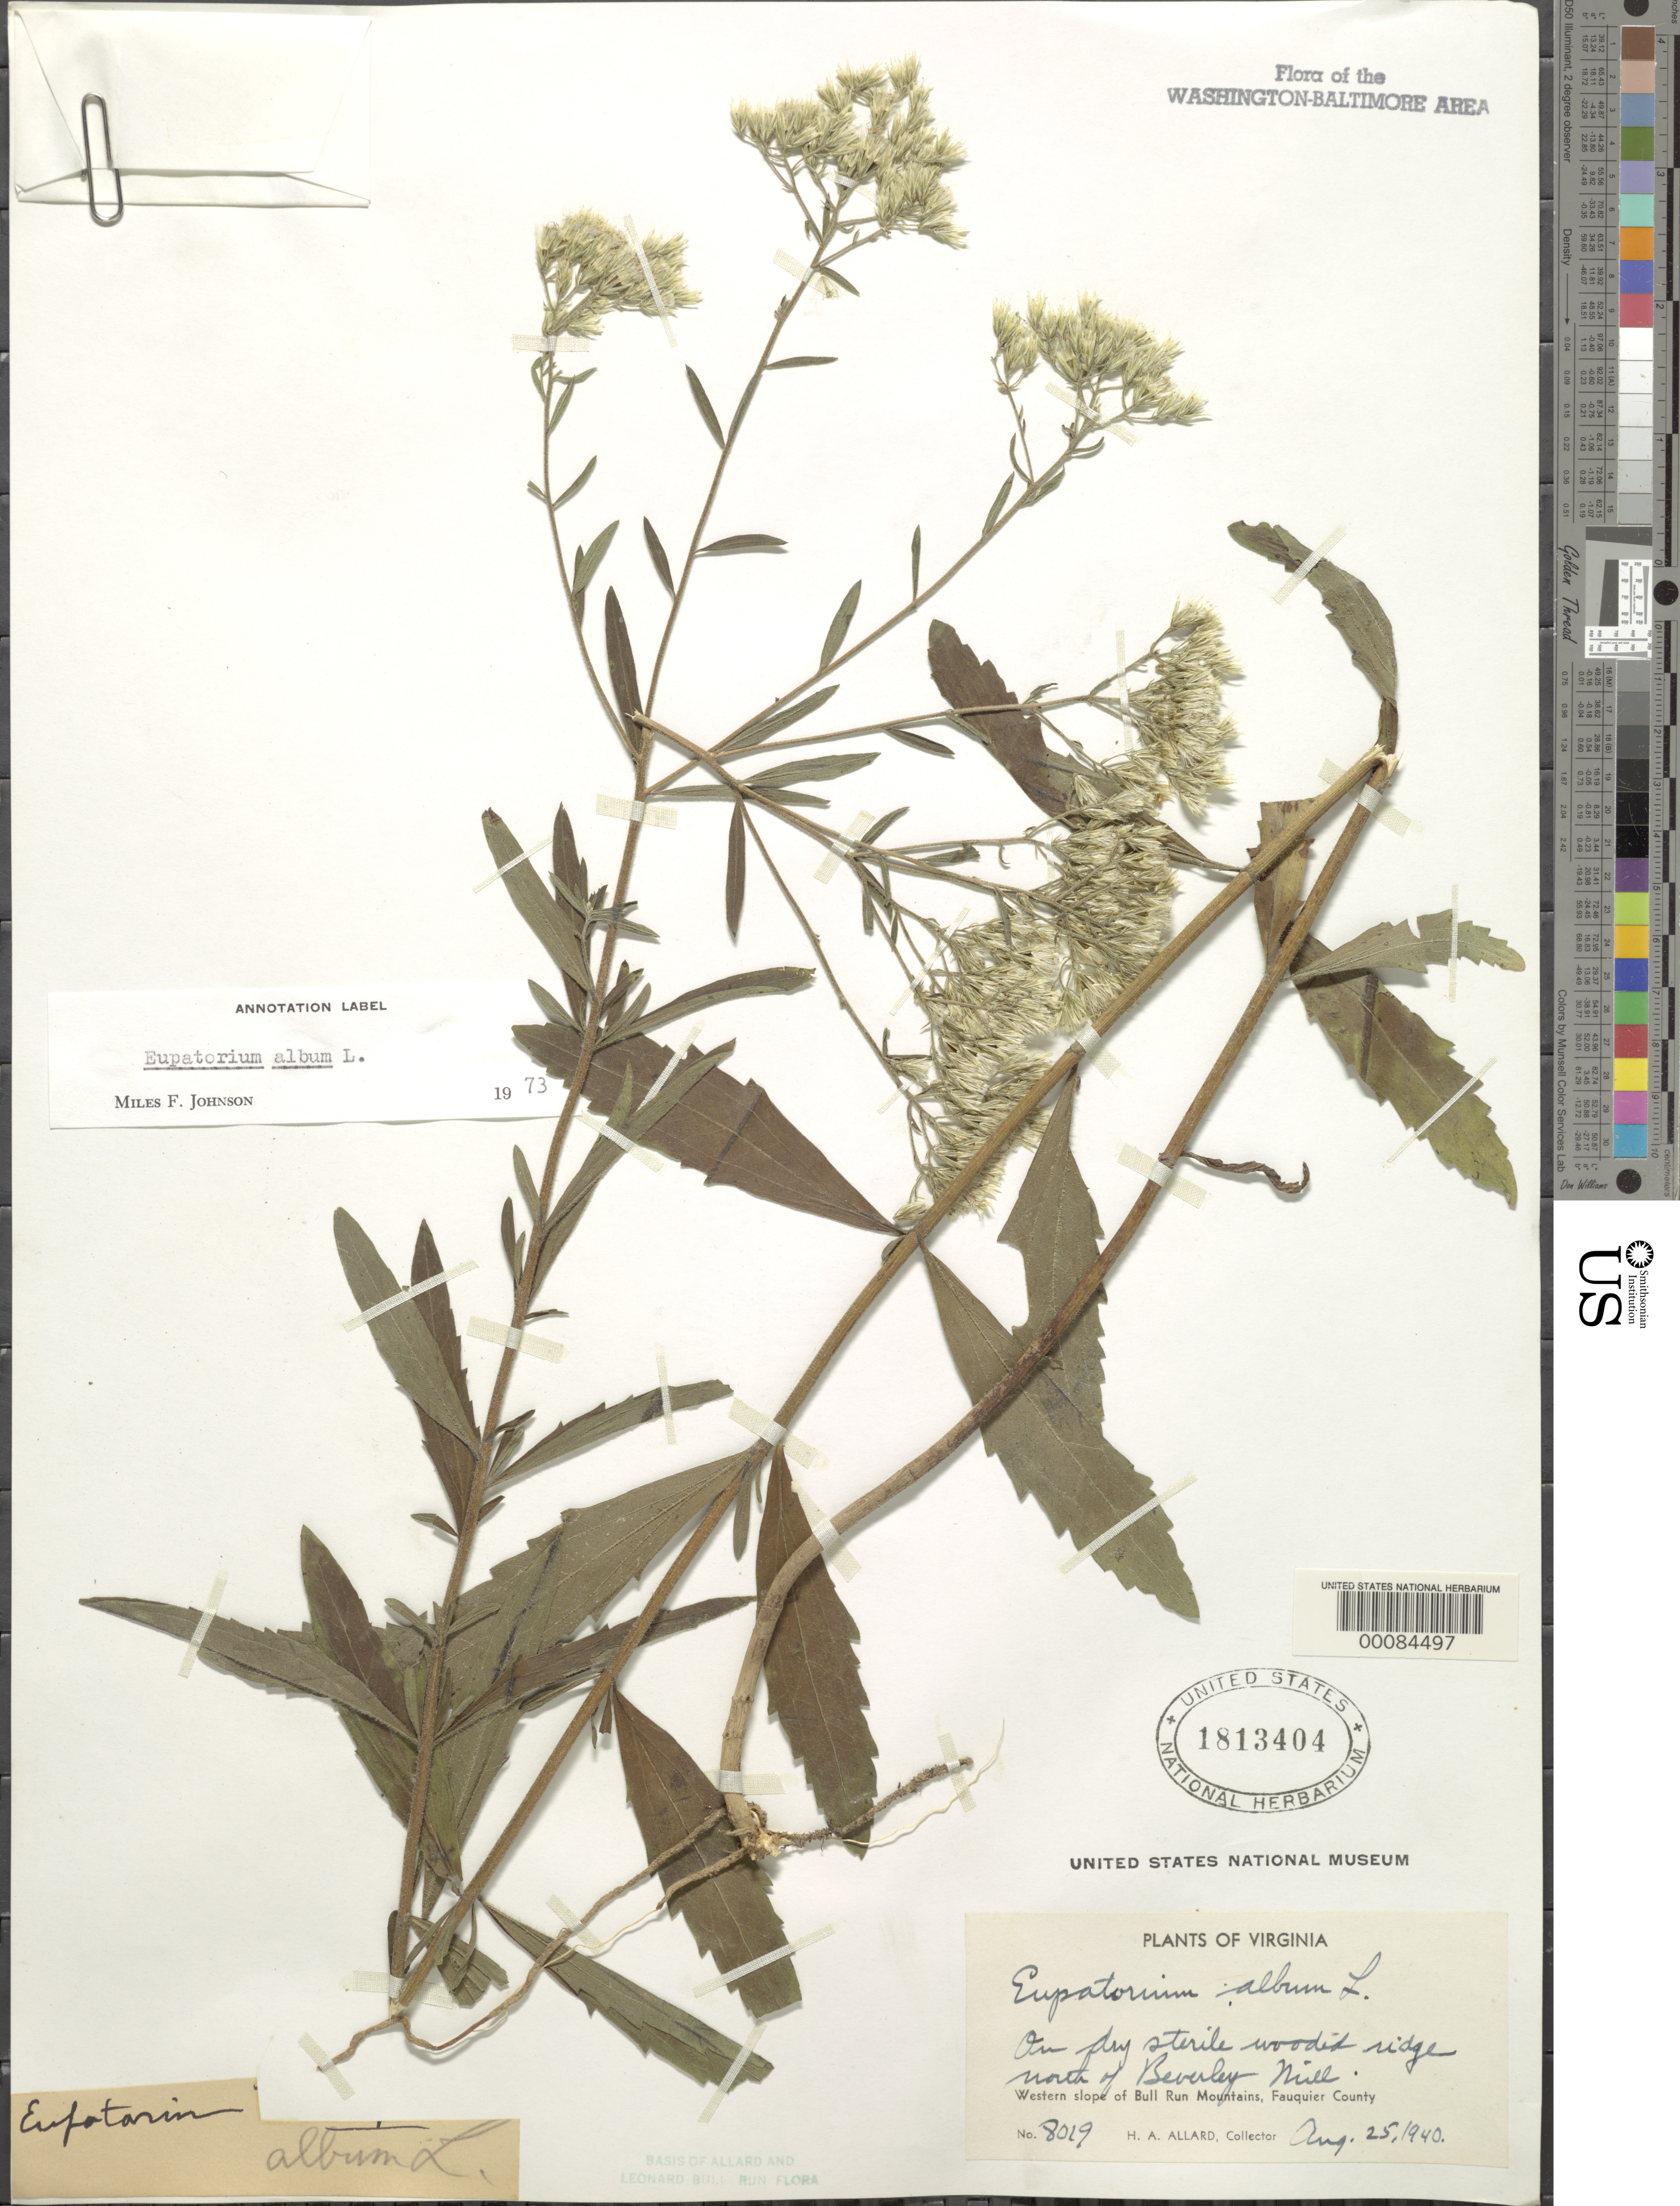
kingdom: Plantae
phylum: Tracheophyta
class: Magnoliopsida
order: Asterales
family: Asteraceae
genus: Eupatorium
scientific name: Eupatorium album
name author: L.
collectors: H. A. Allard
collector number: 8019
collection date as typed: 25 Aug 1940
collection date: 1940-08-25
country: United States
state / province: Virginia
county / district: Fauquier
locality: North of Beverley Mill, western slope of Bull Run Mountains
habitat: Dry sterile wooded ridge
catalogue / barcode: US 1813404